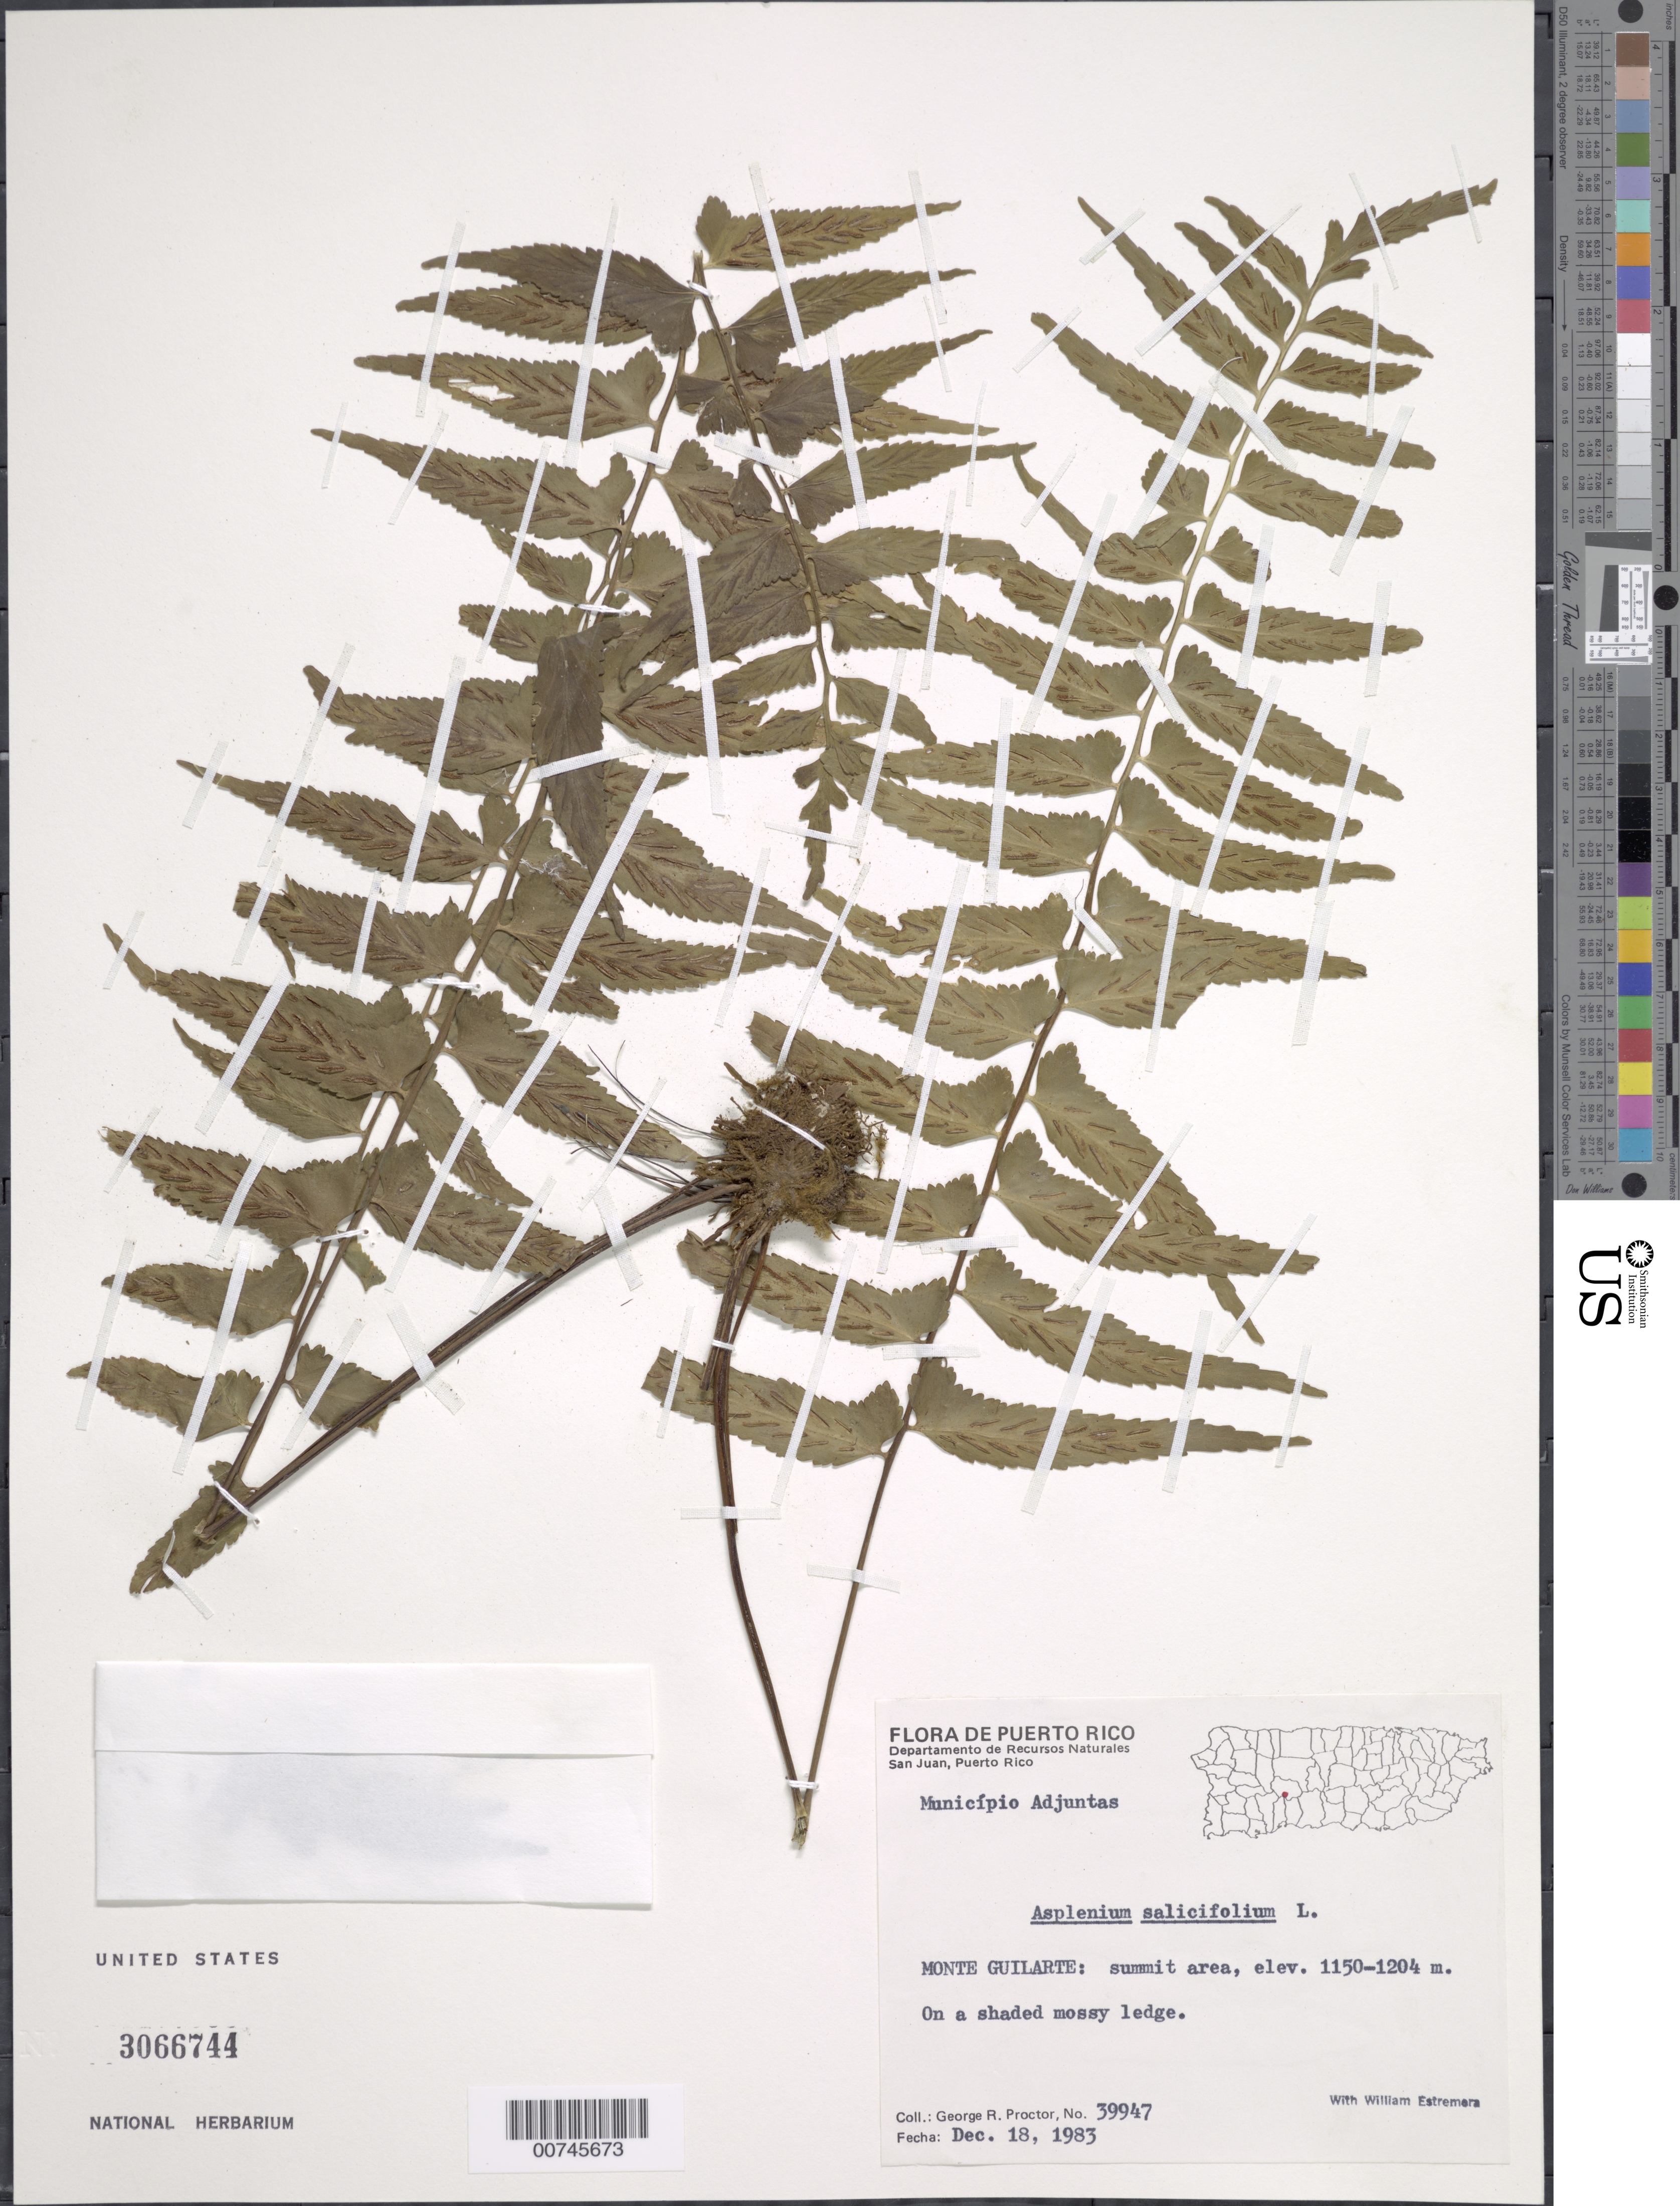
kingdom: Plantae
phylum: Tracheophyta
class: Polypodiopsida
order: Polypodiales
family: Aspleniaceae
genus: Asplenium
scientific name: Asplenium salicifolium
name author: L.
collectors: G. R. Proctor & W. Estremera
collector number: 39947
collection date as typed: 18 Dec 1983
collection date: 1983-12-18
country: Puerto Rico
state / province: Adjuntas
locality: Monte Guilarte: summit area, Municipio Adjuntas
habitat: On a shade mossy ledge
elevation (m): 1150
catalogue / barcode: US 3066744